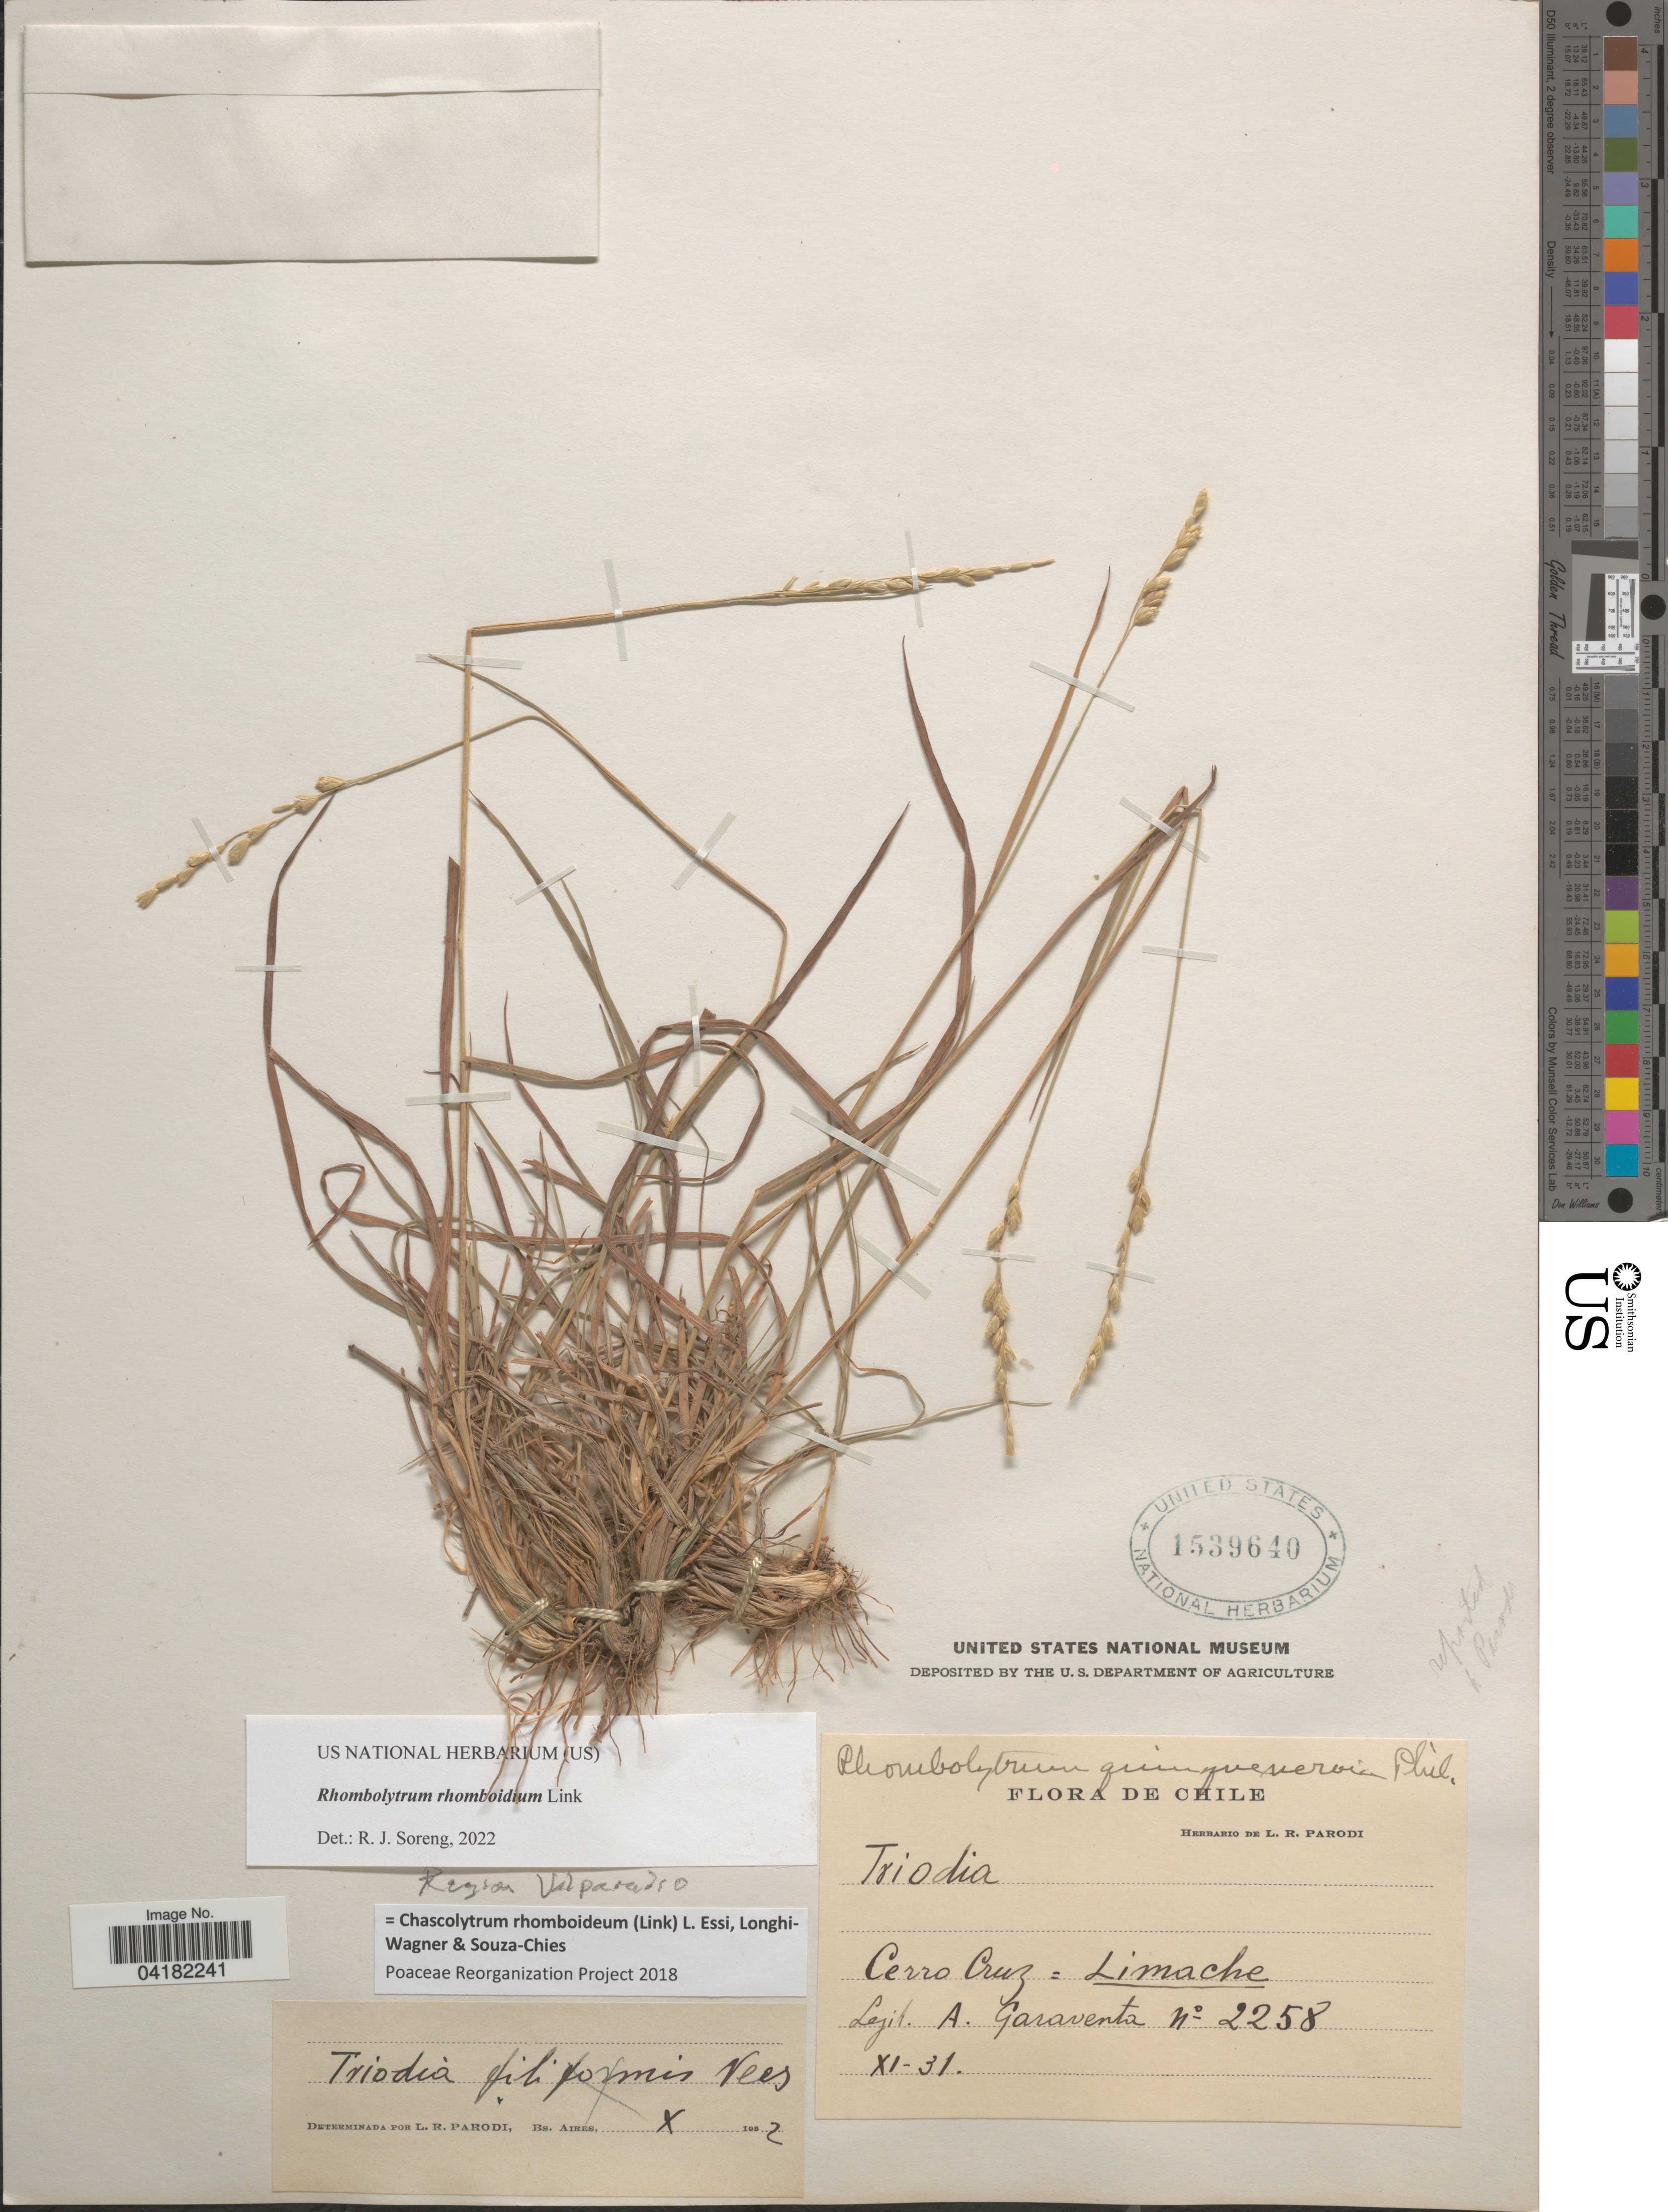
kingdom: Plantae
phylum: Tracheophyta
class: Liliopsida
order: Poales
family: Poaceae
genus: Rhombolytrum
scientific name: Rhombolytrum rhomboideum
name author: Link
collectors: A. Garaventa H.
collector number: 2258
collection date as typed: Transcribed d/m/y: /11/31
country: Chile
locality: Cerro Cruz = Limache.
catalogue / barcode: US 1539640